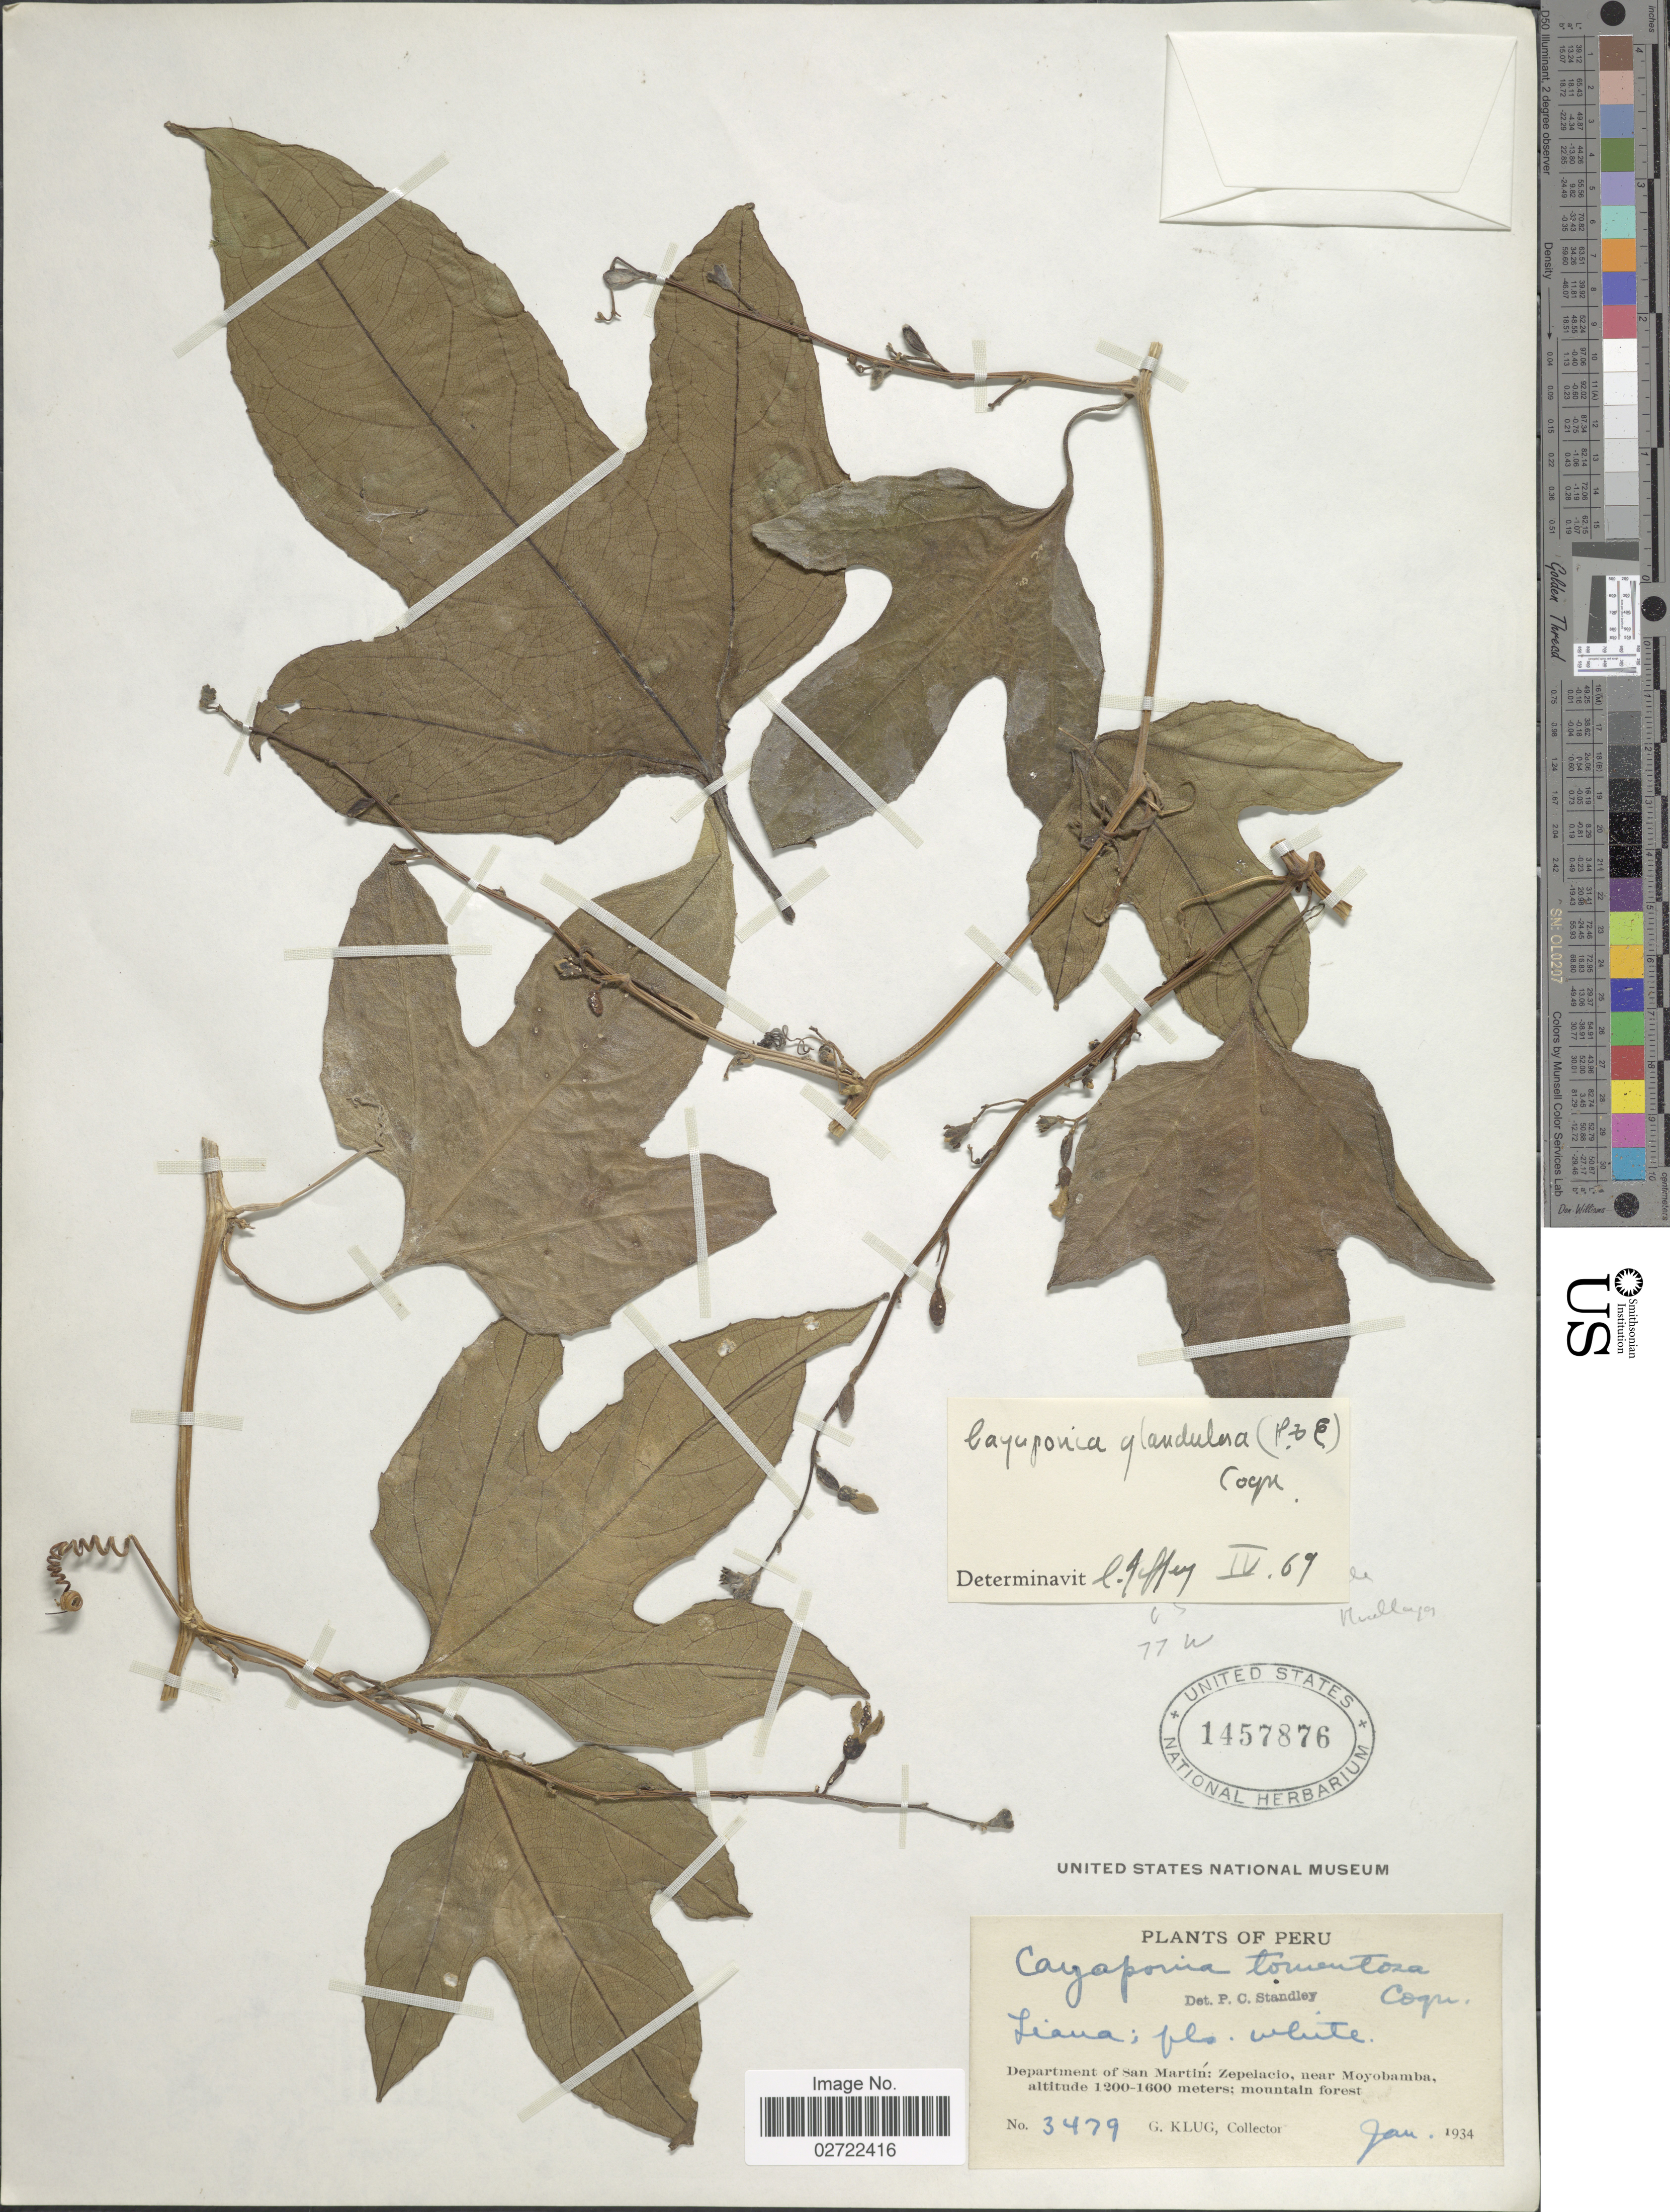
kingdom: Plantae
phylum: Tracheophyta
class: Magnoliopsida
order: Cucurbitales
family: Cucurbitaceae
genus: Cayaponia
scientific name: Cayaponia glandulosa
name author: (Poepp. & Endl.) Cogn.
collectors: G. Klug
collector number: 3479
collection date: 1934-01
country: Peru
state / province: San Martín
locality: Department of San Martín: Zepelacio, near Moyobamba.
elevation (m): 1200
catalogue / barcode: US 1457876